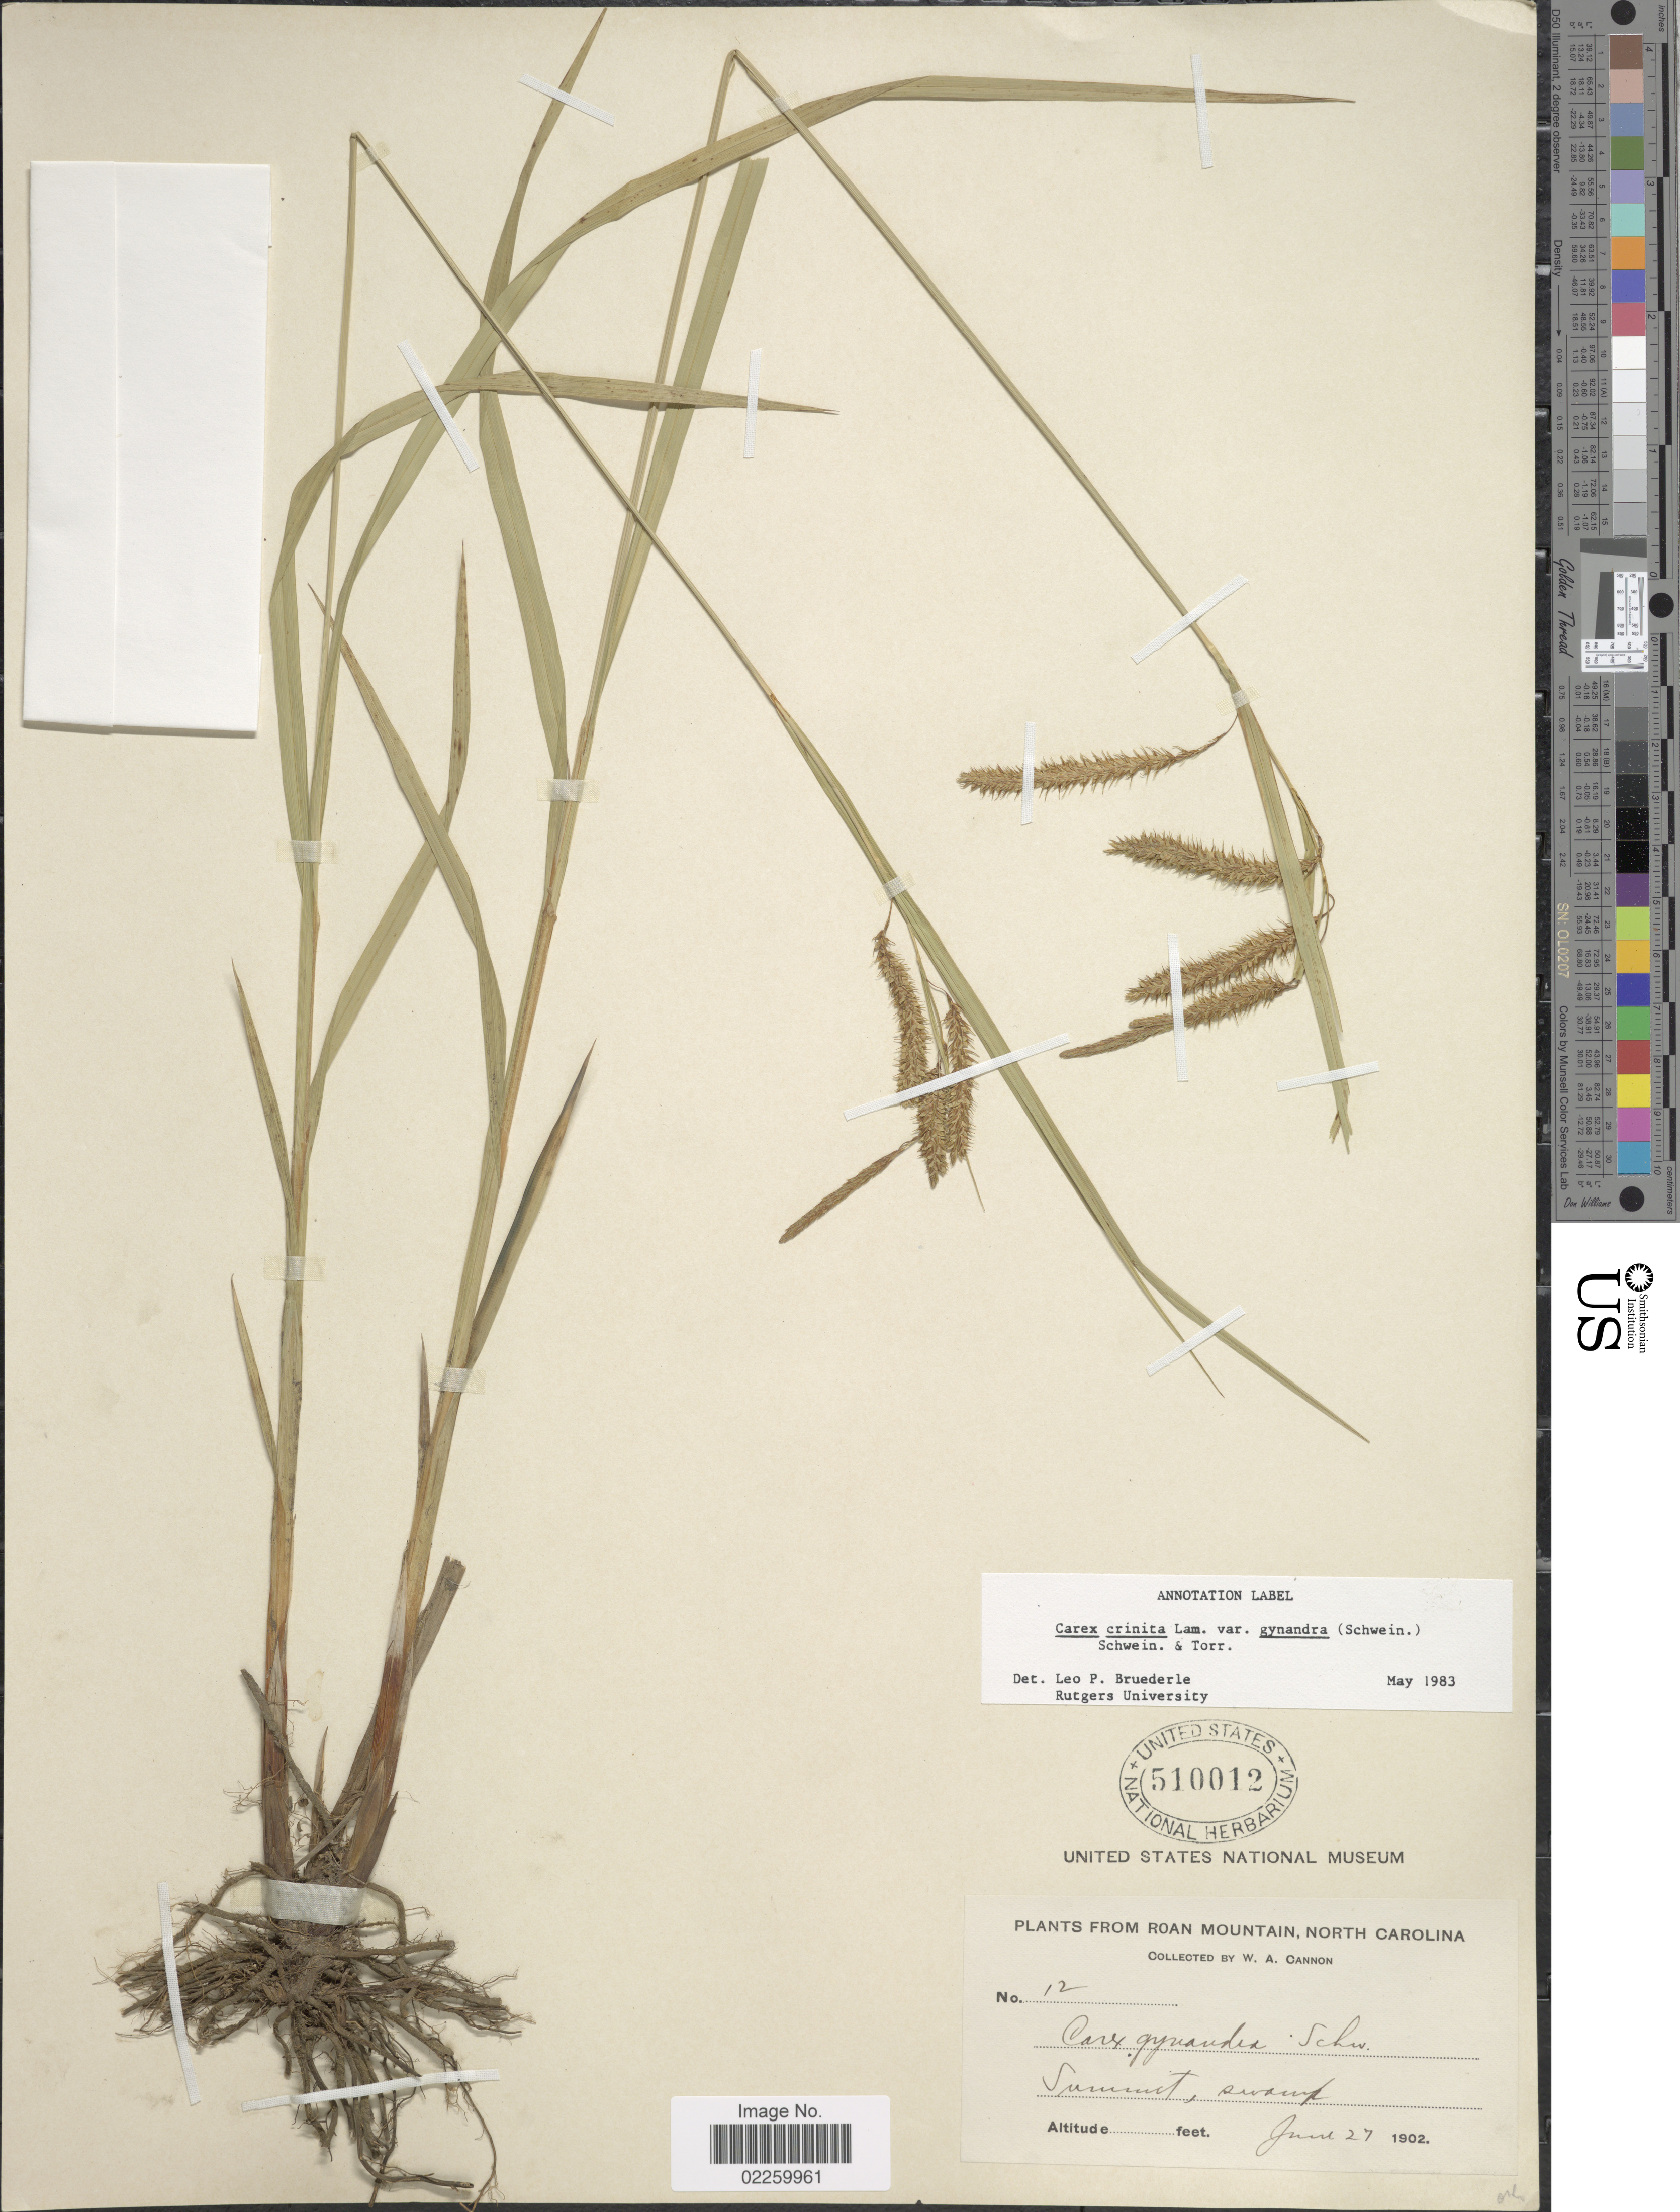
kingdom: Plantae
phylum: Tracheophyta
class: Liliopsida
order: Poales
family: Cyperaceae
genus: Carex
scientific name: Carex crinita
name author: Lam.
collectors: W. Cannon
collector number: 12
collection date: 1902-06-27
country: United States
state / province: North Carolina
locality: From Roan Mountain, North Carolina, Summit, swamp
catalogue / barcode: US 510012